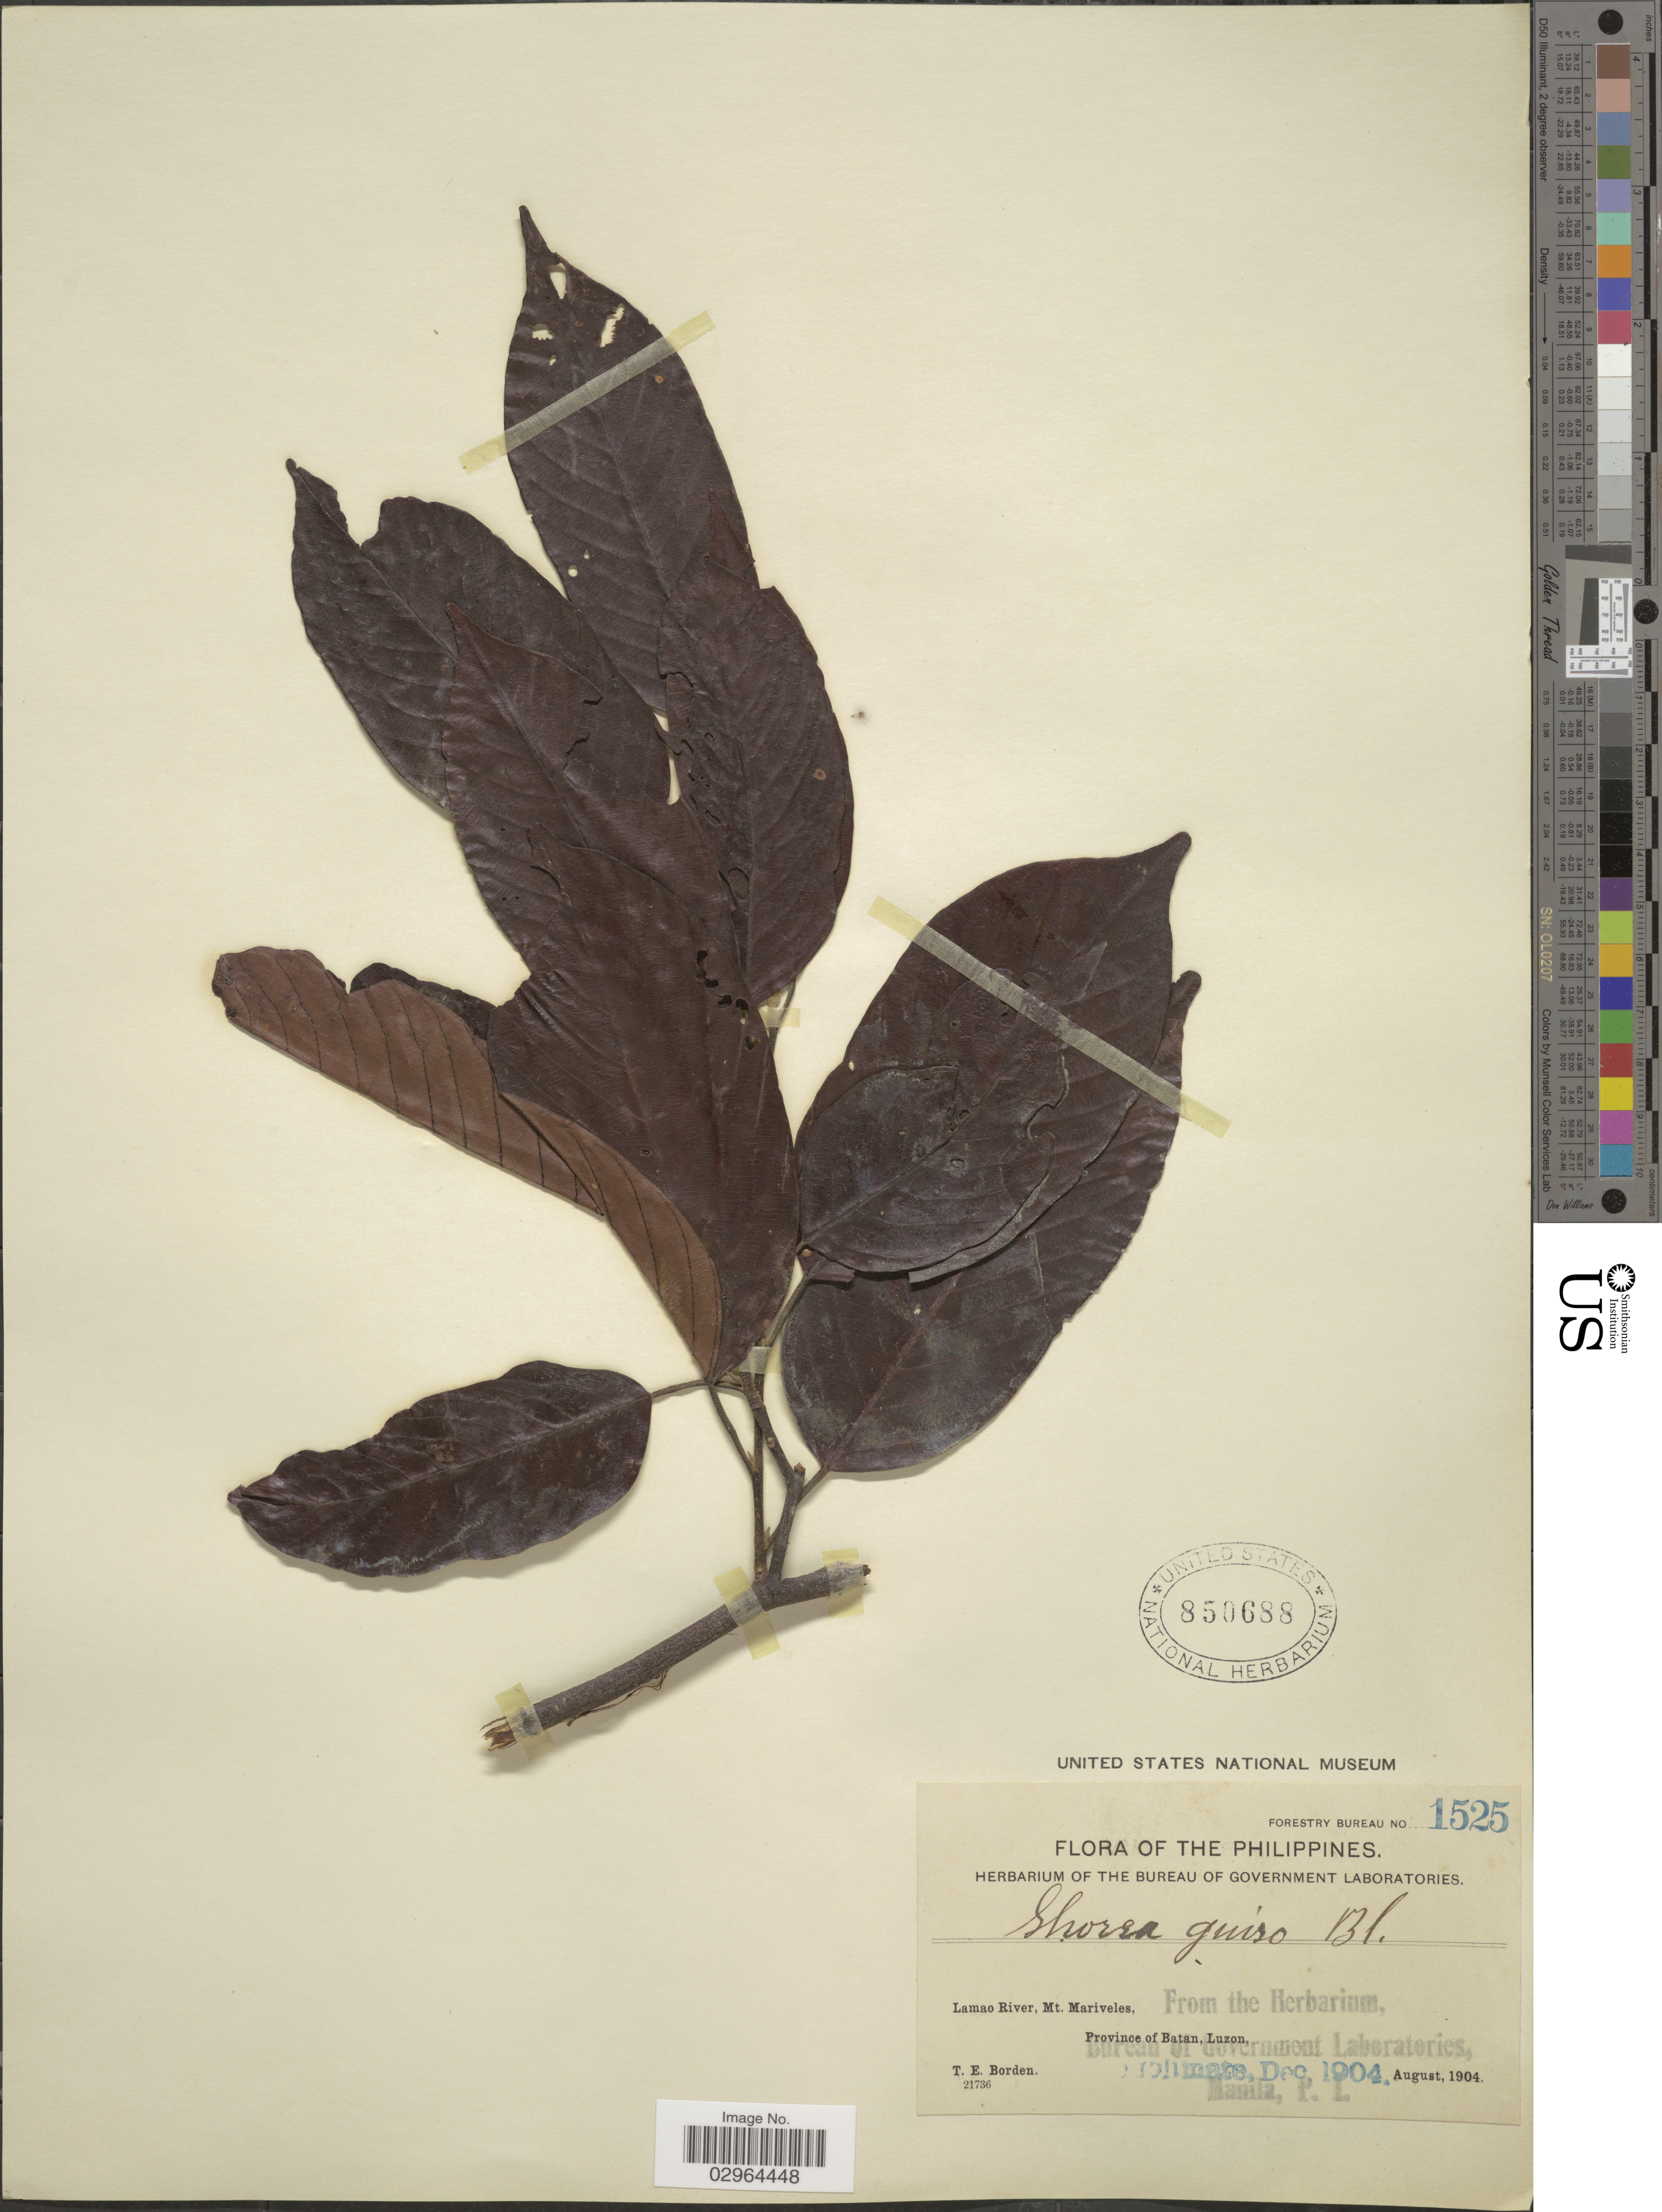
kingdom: Plantae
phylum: Tracheophyta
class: Magnoliopsida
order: Malvales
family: Dipterocarpaceae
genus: Shorea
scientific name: Shorea guiso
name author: (Blanco) Blume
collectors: T. E. Borden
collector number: Forestry Bureau 1525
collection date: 1904-08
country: Philippines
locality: Lamao River, Prov. of Batan, Luzon.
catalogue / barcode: US 850688